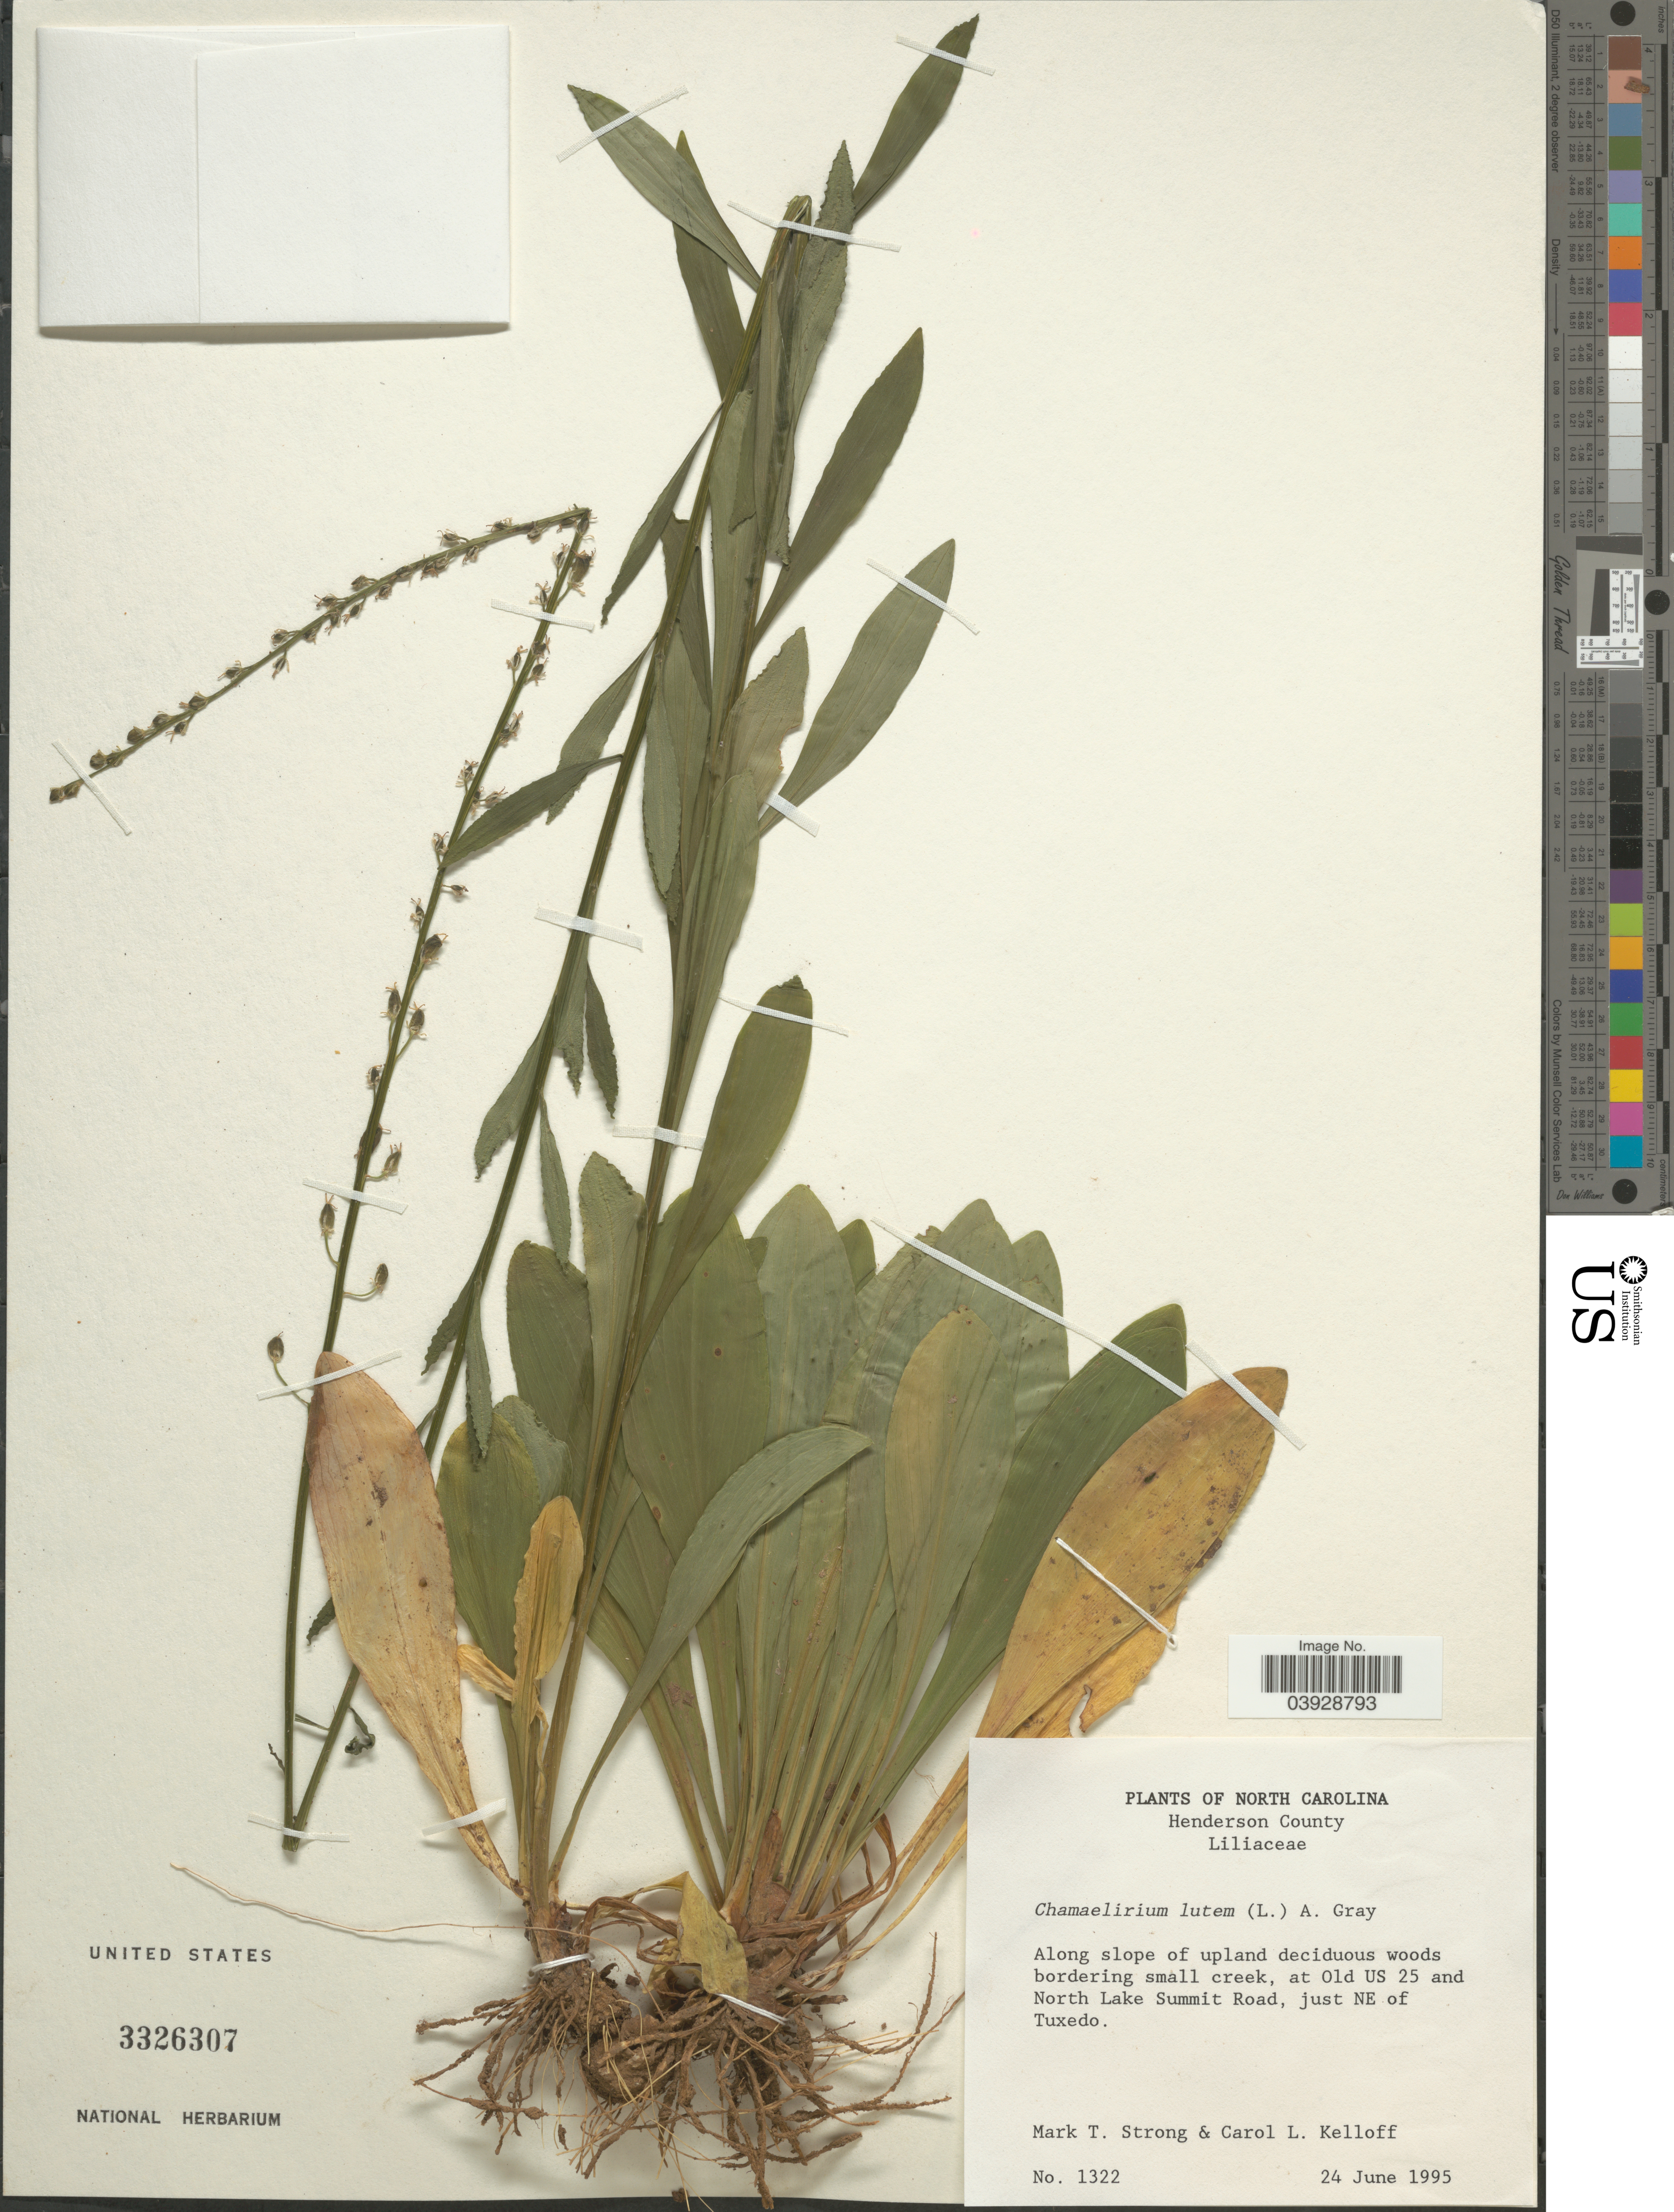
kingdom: Plantae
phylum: Tracheophyta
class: Liliopsida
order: Liliales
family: Melanthiaceae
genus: Chamaelirium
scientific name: Chamaelirium luteum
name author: (L.) A. Gray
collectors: M. T. Strong & C. L. Kelloff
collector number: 1322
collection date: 1995-06-24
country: United States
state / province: North Carolina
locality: Henderson County. Along slope of upland deciduous woods bordering small creek, at Old US 25 and North Lake Summit Road, just NE of Tuxedo.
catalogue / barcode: US 3326307